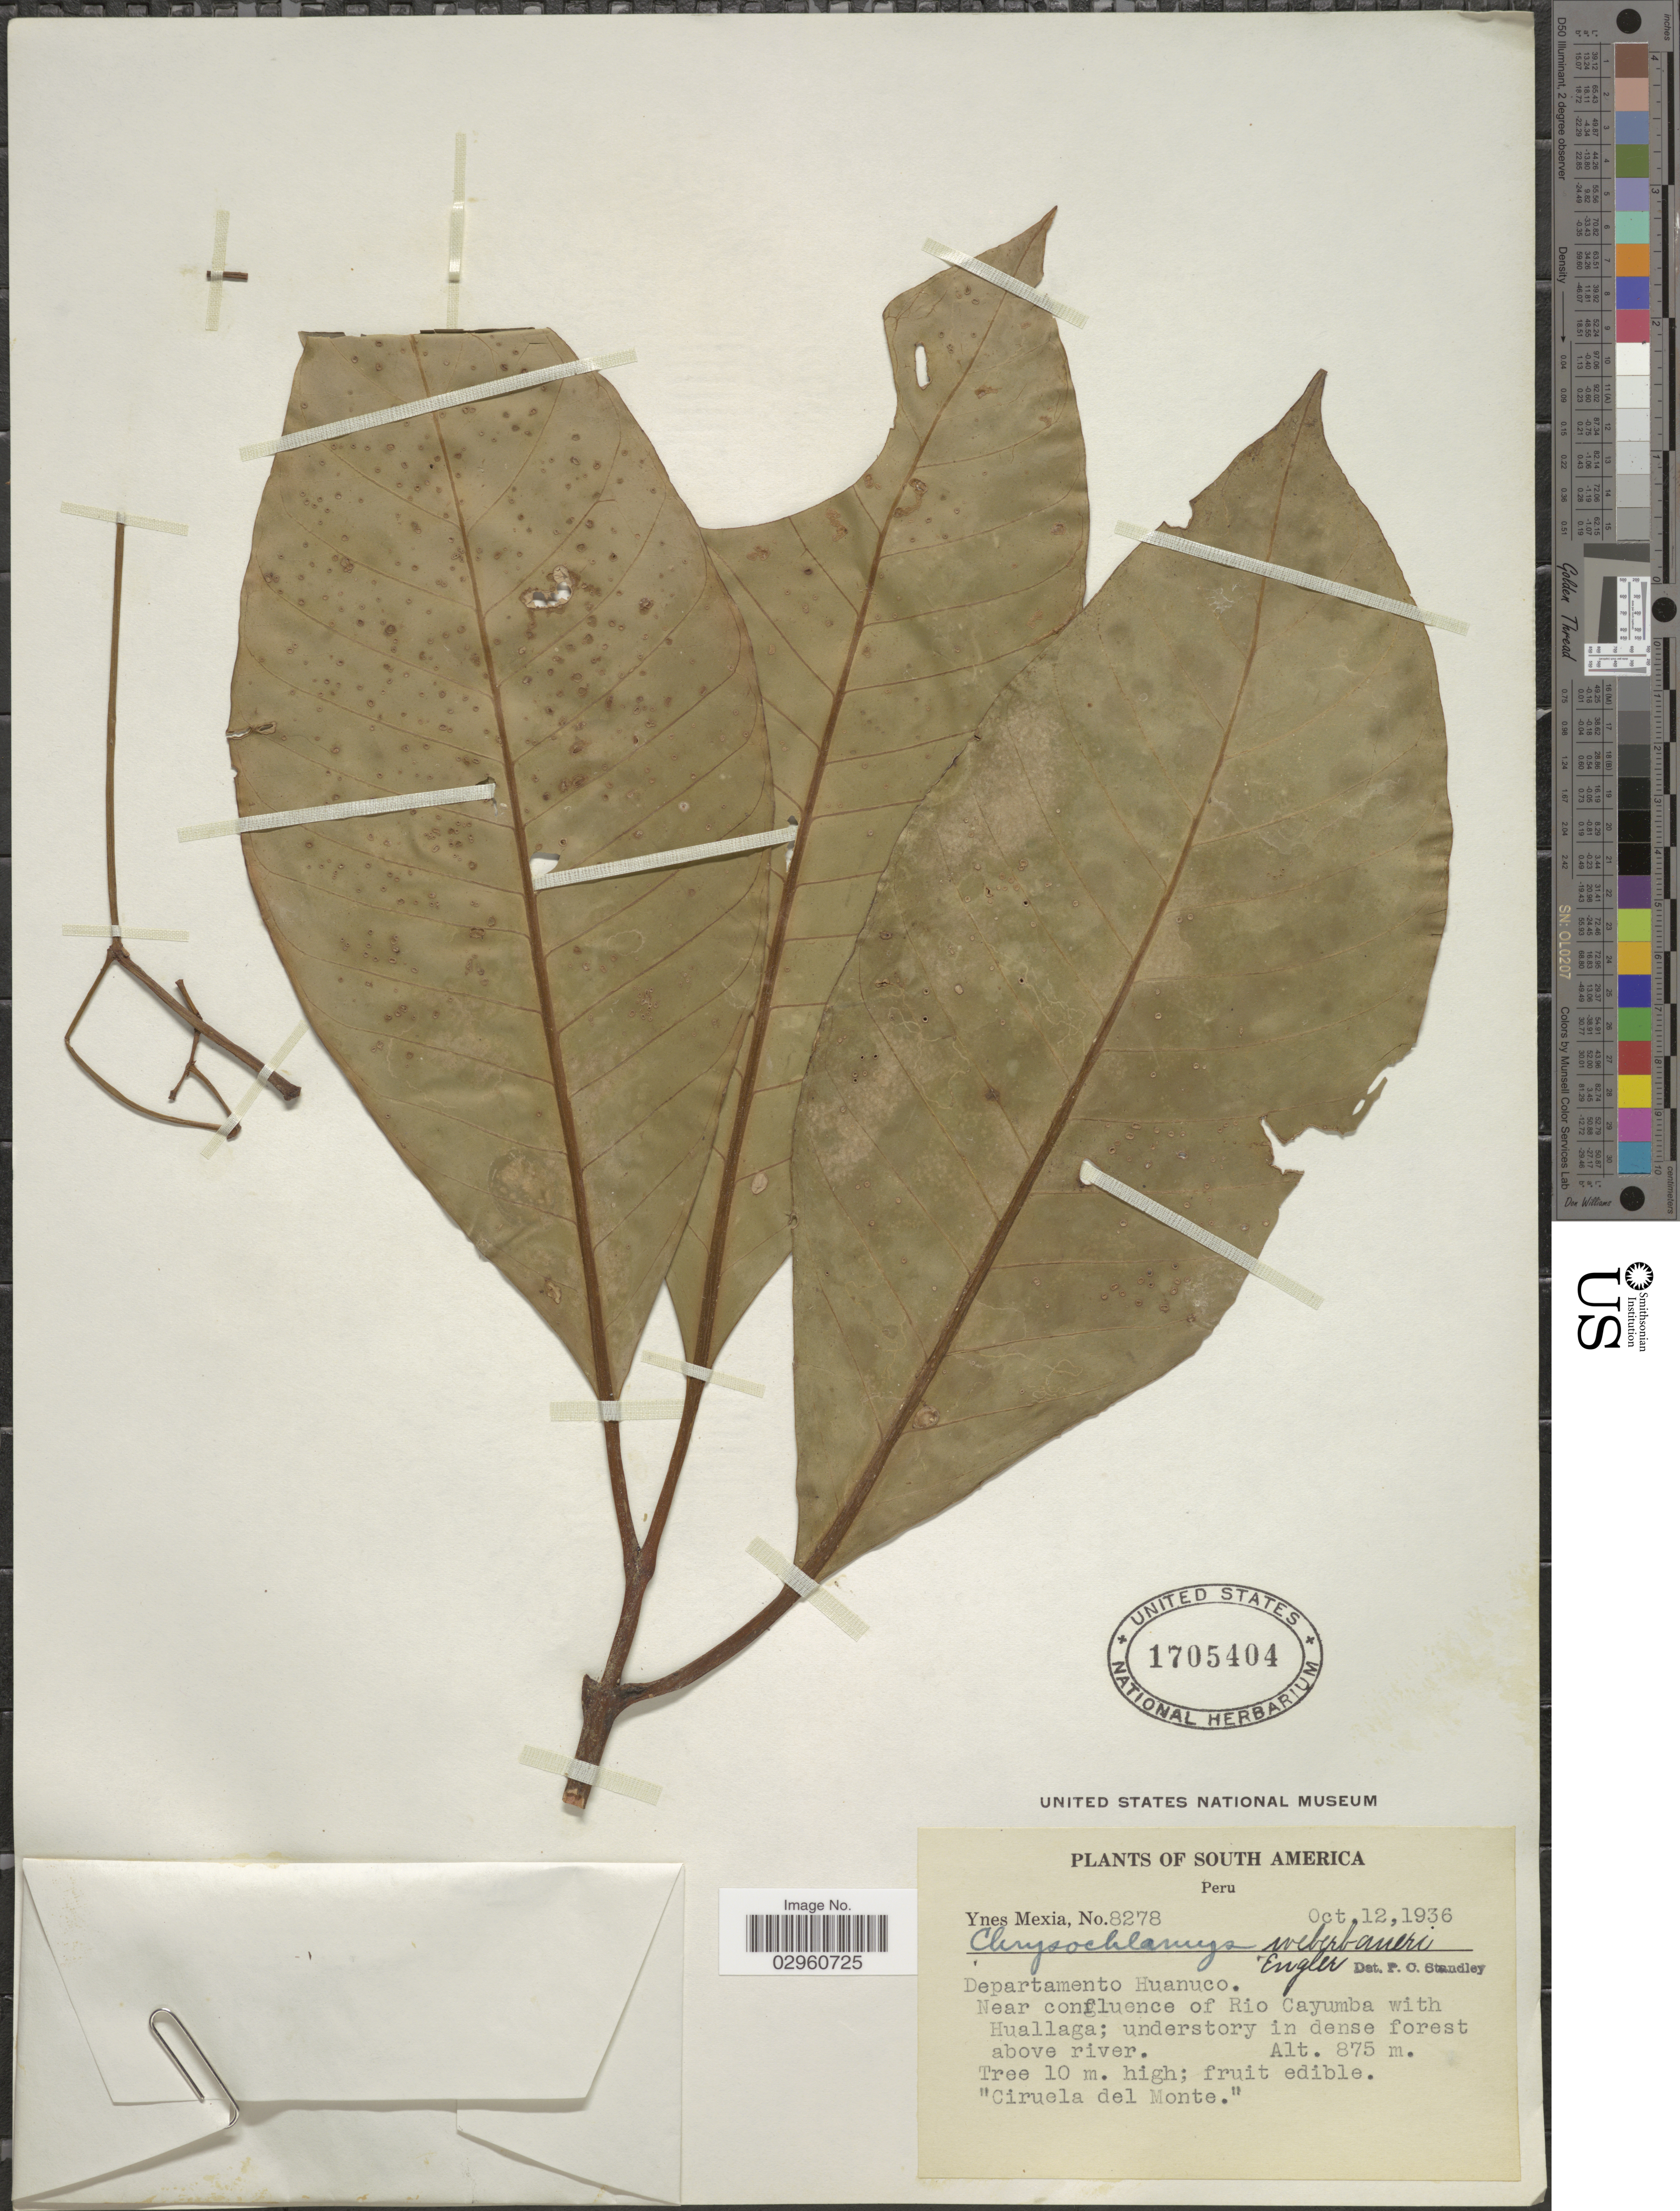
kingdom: Plantae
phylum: Tracheophyta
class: Magnoliopsida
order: Malpighiales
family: Clusiaceae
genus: Chrysochlamys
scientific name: Chrysochlamys weberbaueri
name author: Engl.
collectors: Y. Mexia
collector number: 8278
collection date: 1936-10-12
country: Peru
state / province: Huánuco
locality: Departamento Huanuco. Near confluence of Rio Cayumba with Huallaga.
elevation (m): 875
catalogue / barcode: US 1705404